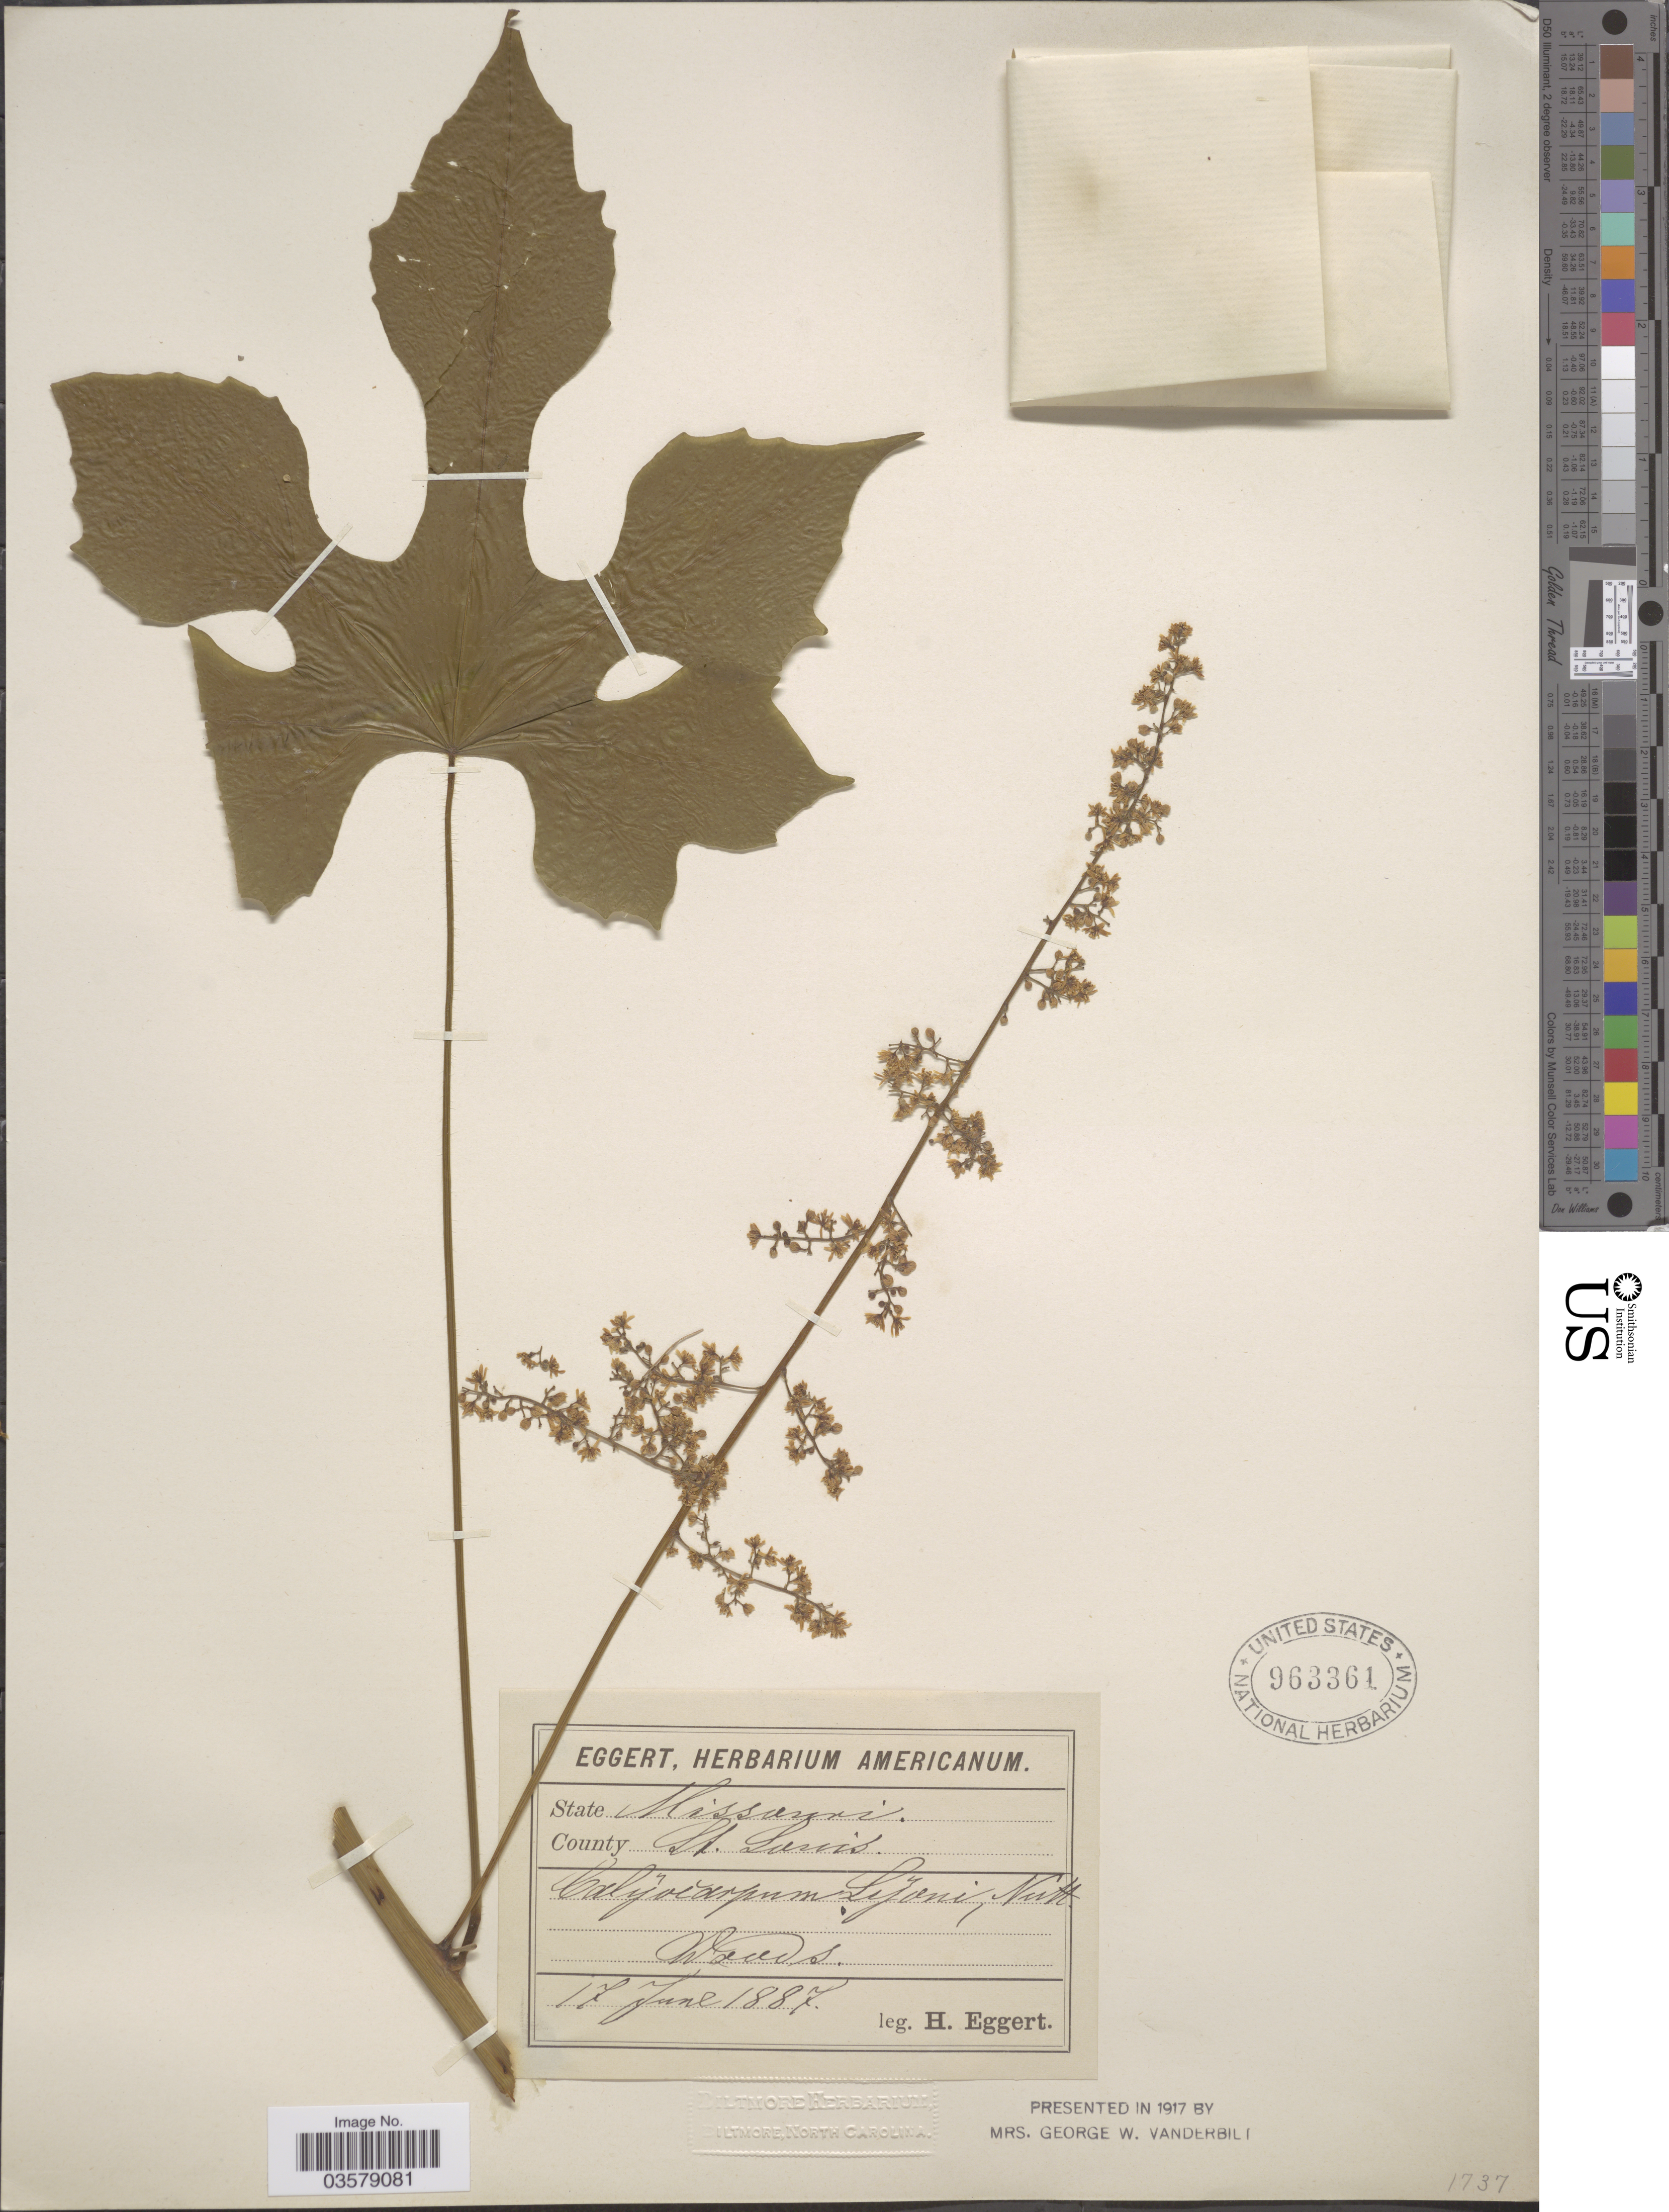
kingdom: Plantae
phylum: Tracheophyta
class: Magnoliopsida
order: Ranunculales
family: Menispermaceae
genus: Calycocarpum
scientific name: Calycocarpum lyonii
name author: (Pursh) A. Gray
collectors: H. Eggert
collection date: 1887-06-17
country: United States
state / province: Missouri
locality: St. Louis.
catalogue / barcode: US 963361